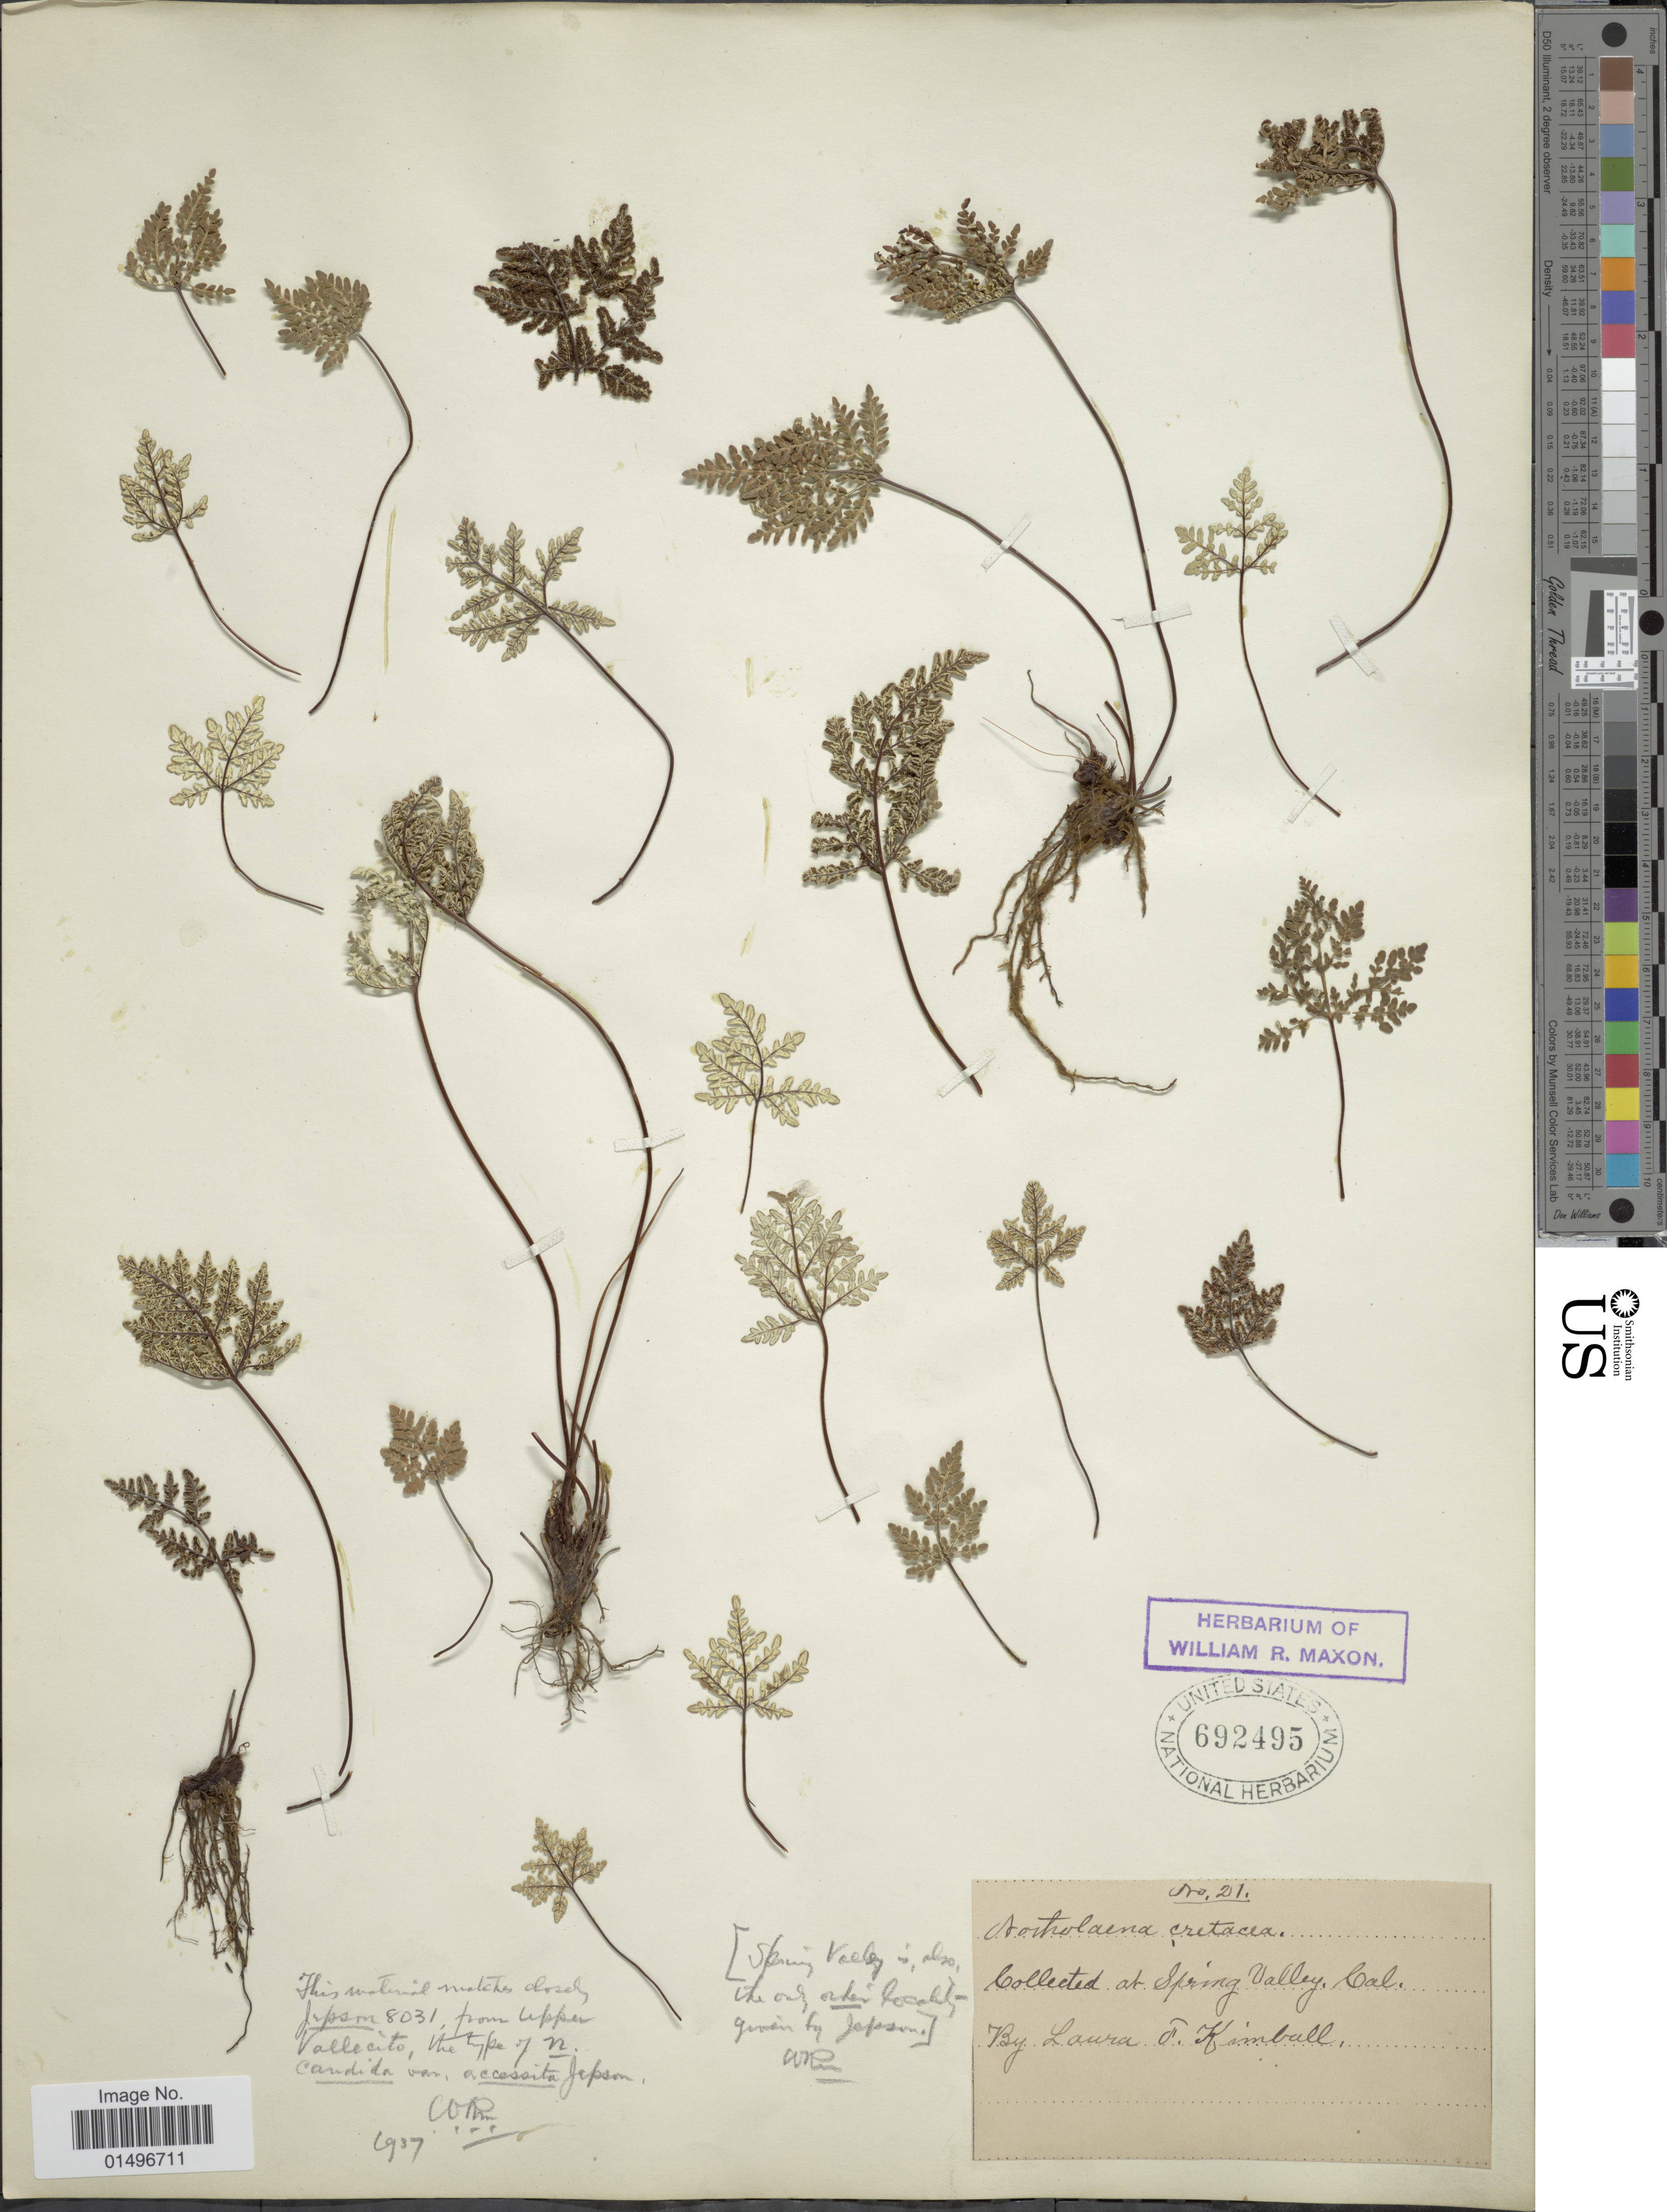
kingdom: Plantae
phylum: Tracheophyta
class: Polypodiopsida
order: Polypodiales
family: Pteridaceae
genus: Aspidotis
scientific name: Aspidotis californica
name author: (Hook.) Nutt. ex Copel.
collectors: L. Kimball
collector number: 21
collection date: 1937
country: United States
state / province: California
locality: California, Spring Valley.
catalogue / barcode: US 692495